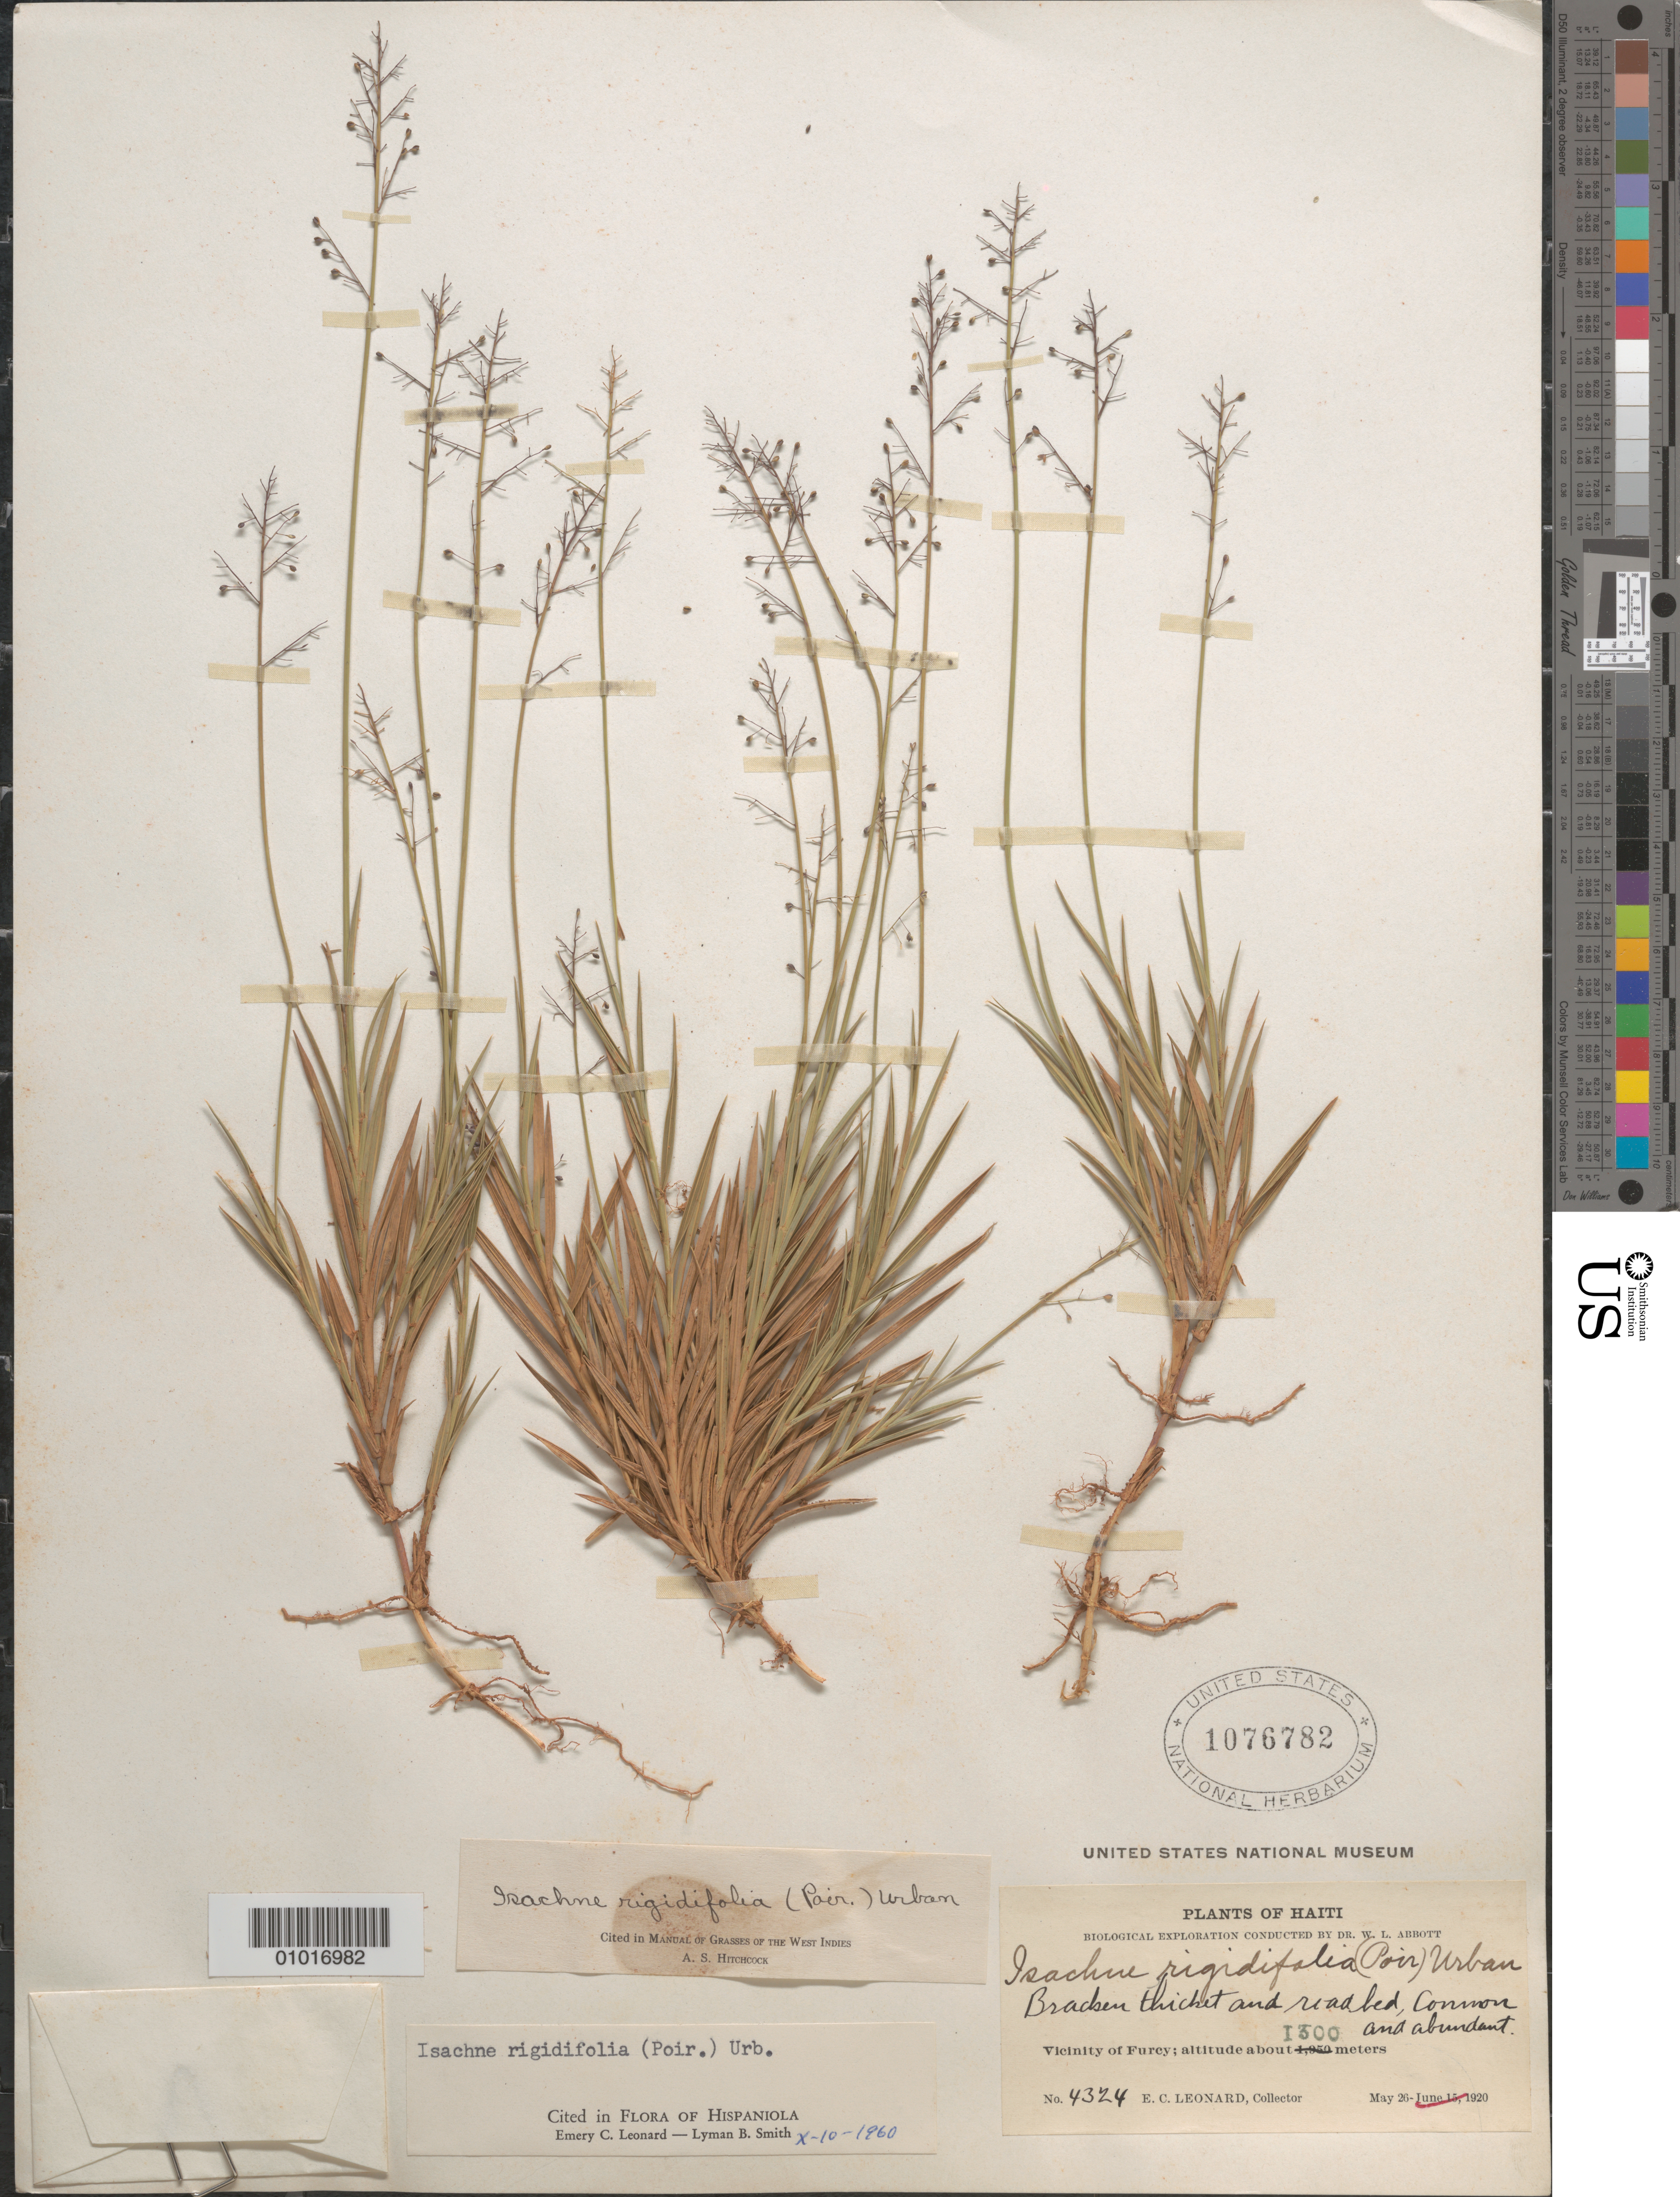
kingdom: Plantae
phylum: Tracheophyta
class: Liliopsida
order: Poales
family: Poaceae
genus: Isachne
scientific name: Isachne rigidifolia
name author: (Poir.) Urb.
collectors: E. C. Leonard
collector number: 4324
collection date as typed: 26 May 1920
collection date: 1920-05-26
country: Haiti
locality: Vicinity of Furey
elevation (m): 1500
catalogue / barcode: US 1076782